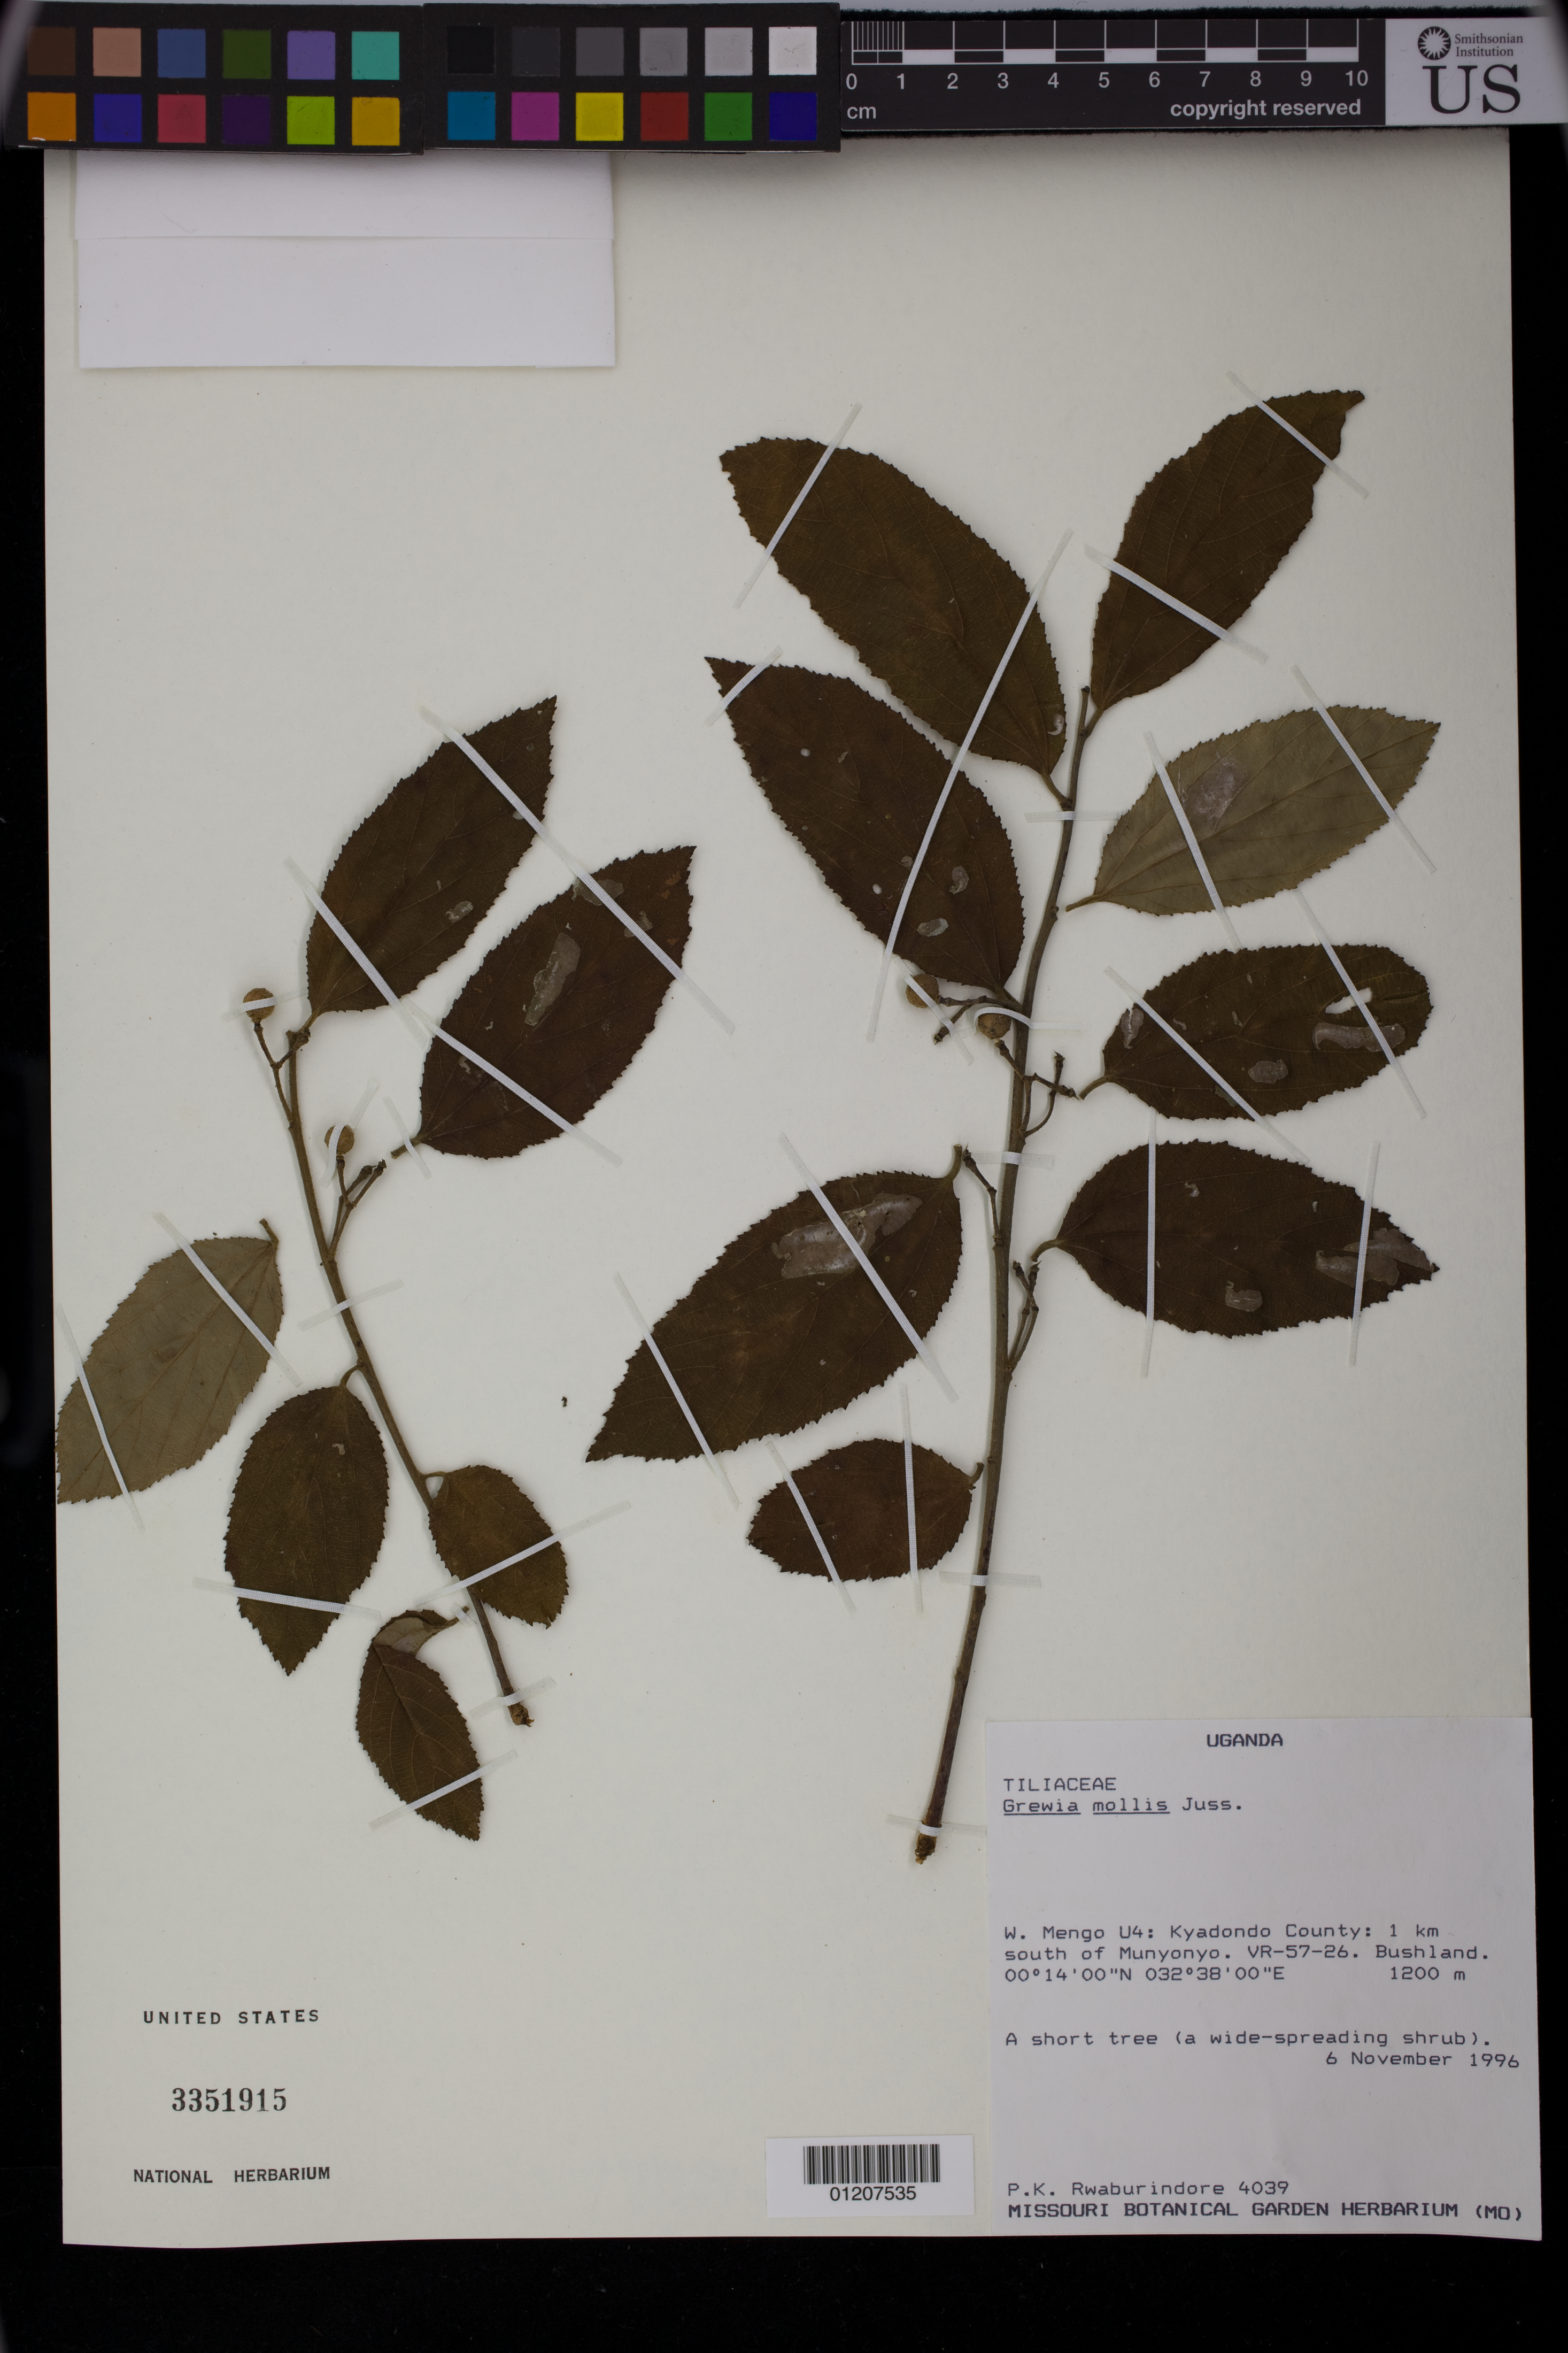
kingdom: Plantae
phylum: Tracheophyta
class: Magnoliopsida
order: Malvales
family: Malvaceae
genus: Grewia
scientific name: Grewia mollis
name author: Juss.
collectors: P. Rwaburindore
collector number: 4039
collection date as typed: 11 Jun 1996 or 06 Nov 1996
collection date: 1996-06-11 or 1996-11-06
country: Uganda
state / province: Central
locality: W. Mengo U4: Kyadondo County: 1 km south of Munyonyo. VR-57-26.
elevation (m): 1200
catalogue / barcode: US 3351915